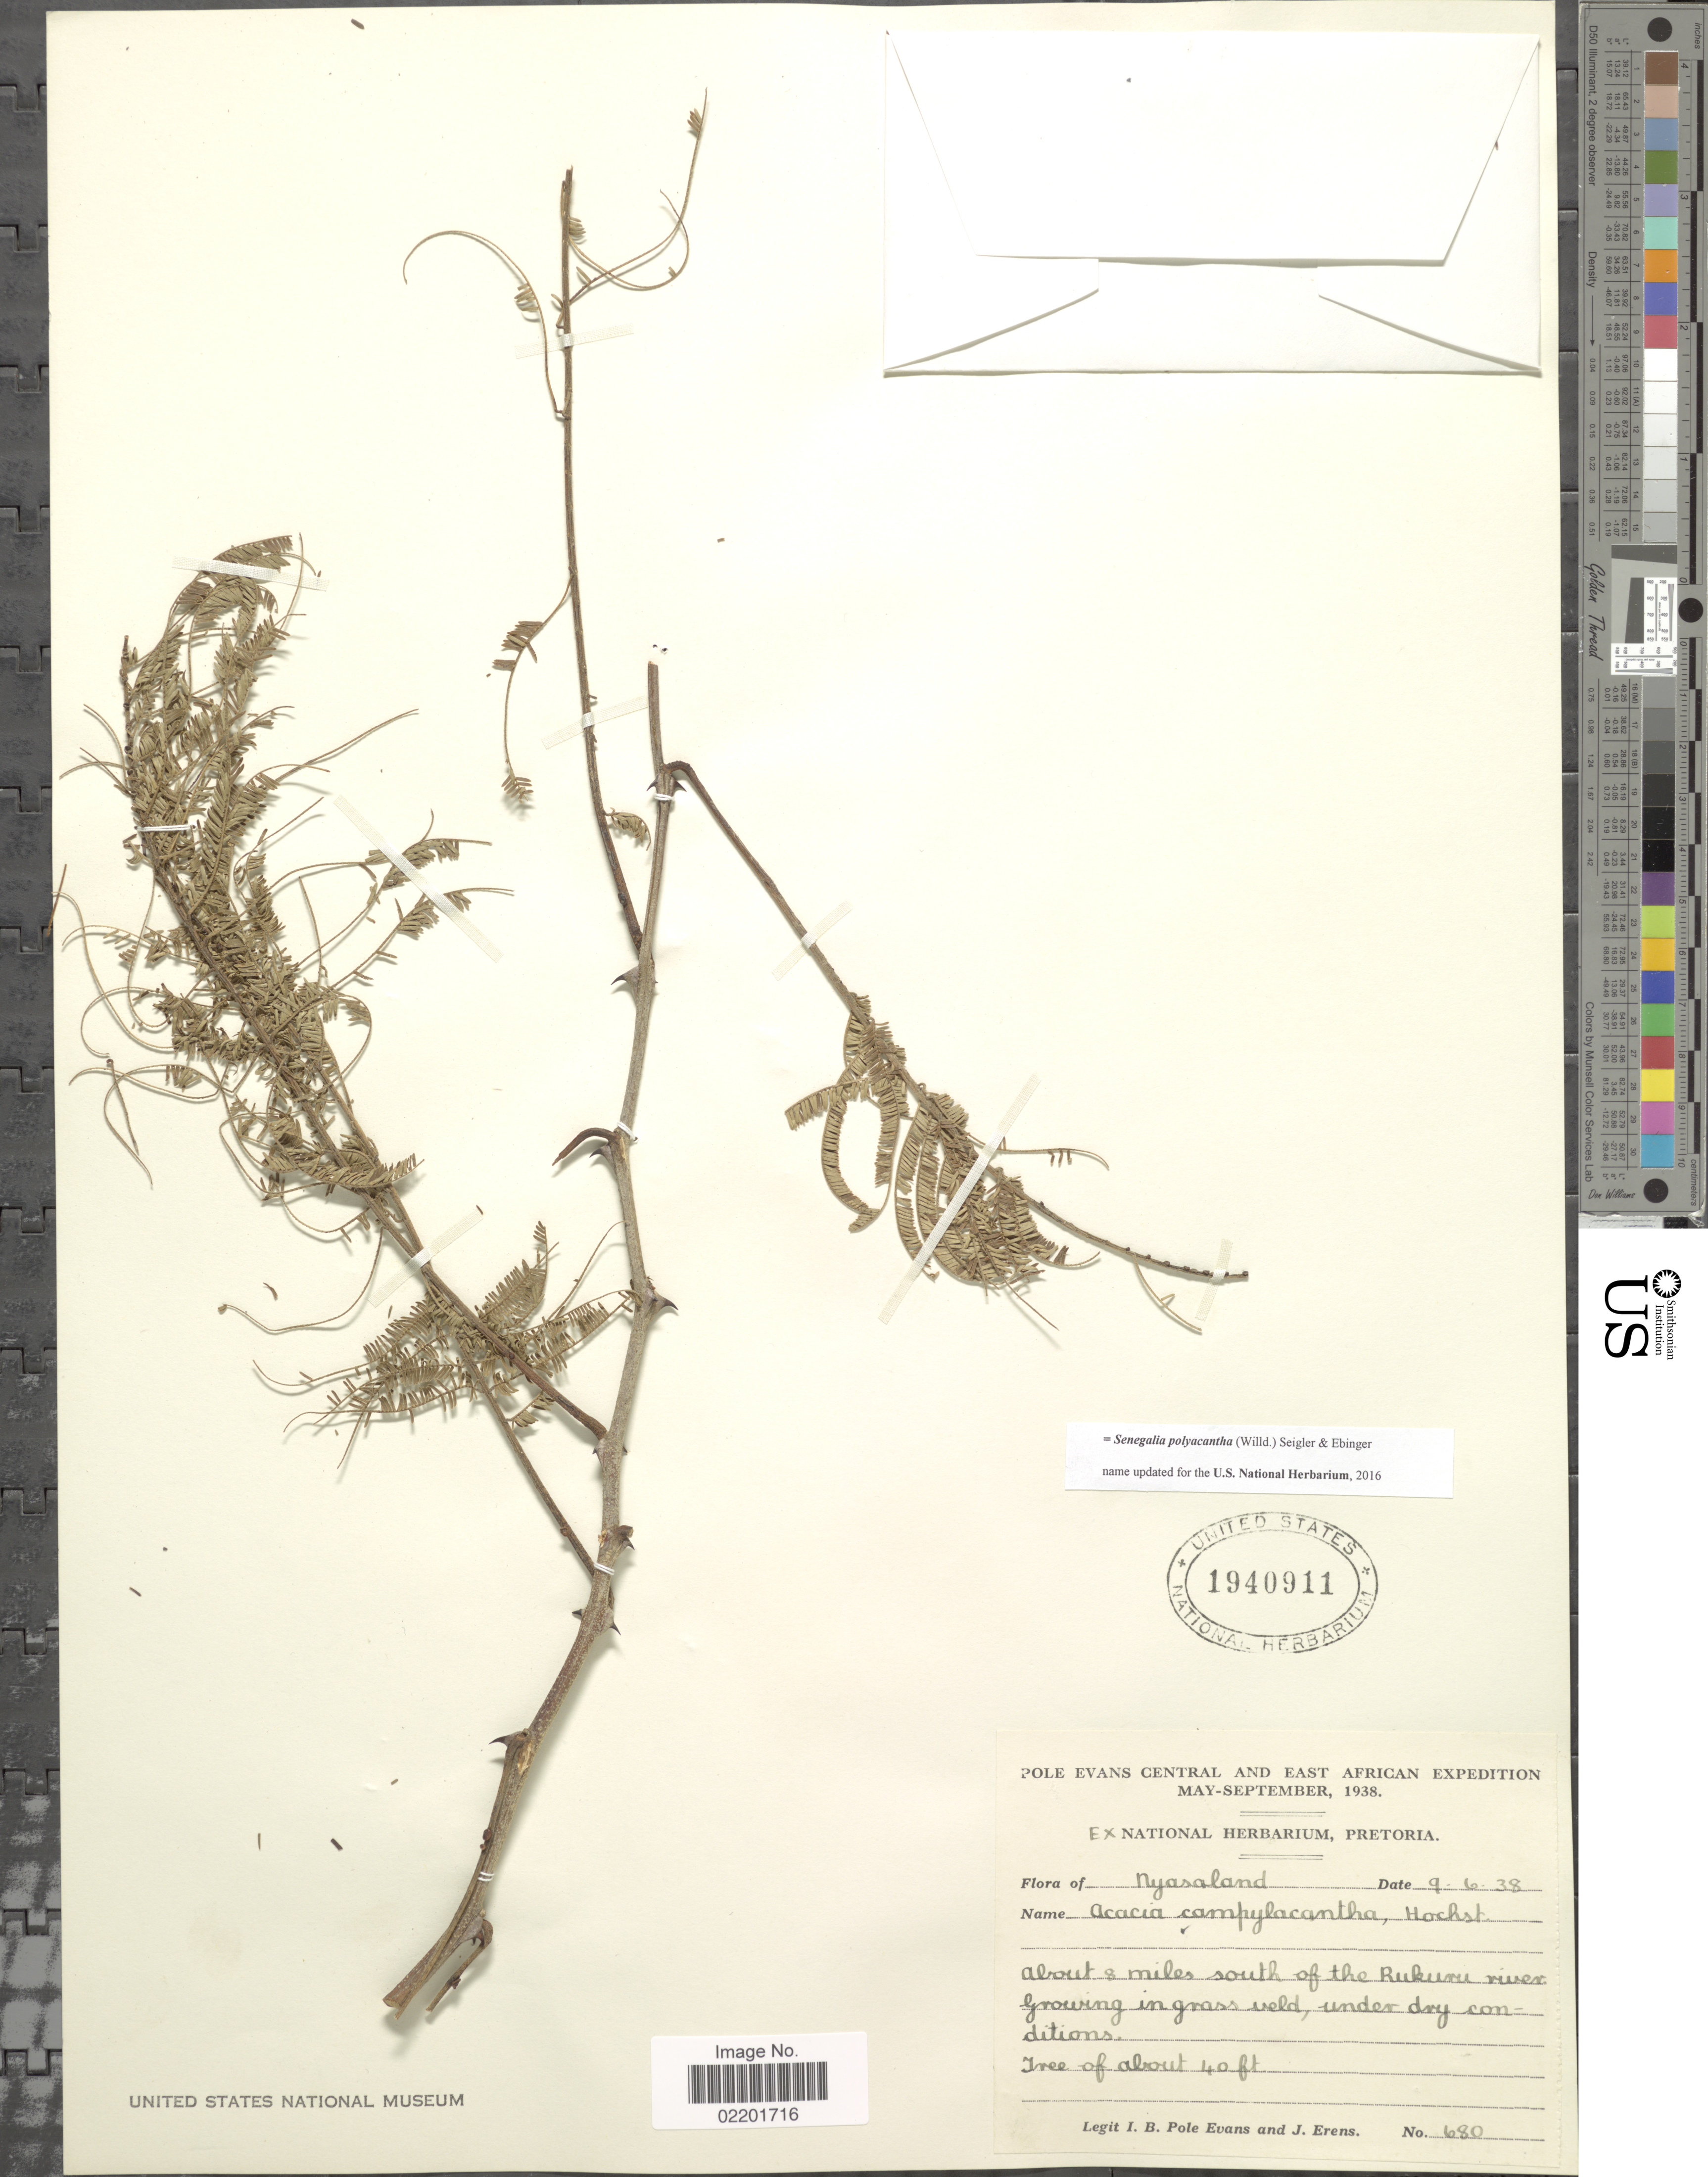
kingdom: Plantae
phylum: Tracheophyta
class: Magnoliopsida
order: Fabales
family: Fabaceae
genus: Senegalia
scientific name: Senegalia polyacantha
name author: (Willd.) Seigler & Ebinger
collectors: I. B. Pole-Evans & J. Erens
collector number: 680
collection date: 1938-06-09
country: Malawi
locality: Central and East Africa, Nyasaland, about 8 miles south of the Rukuru River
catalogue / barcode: US 1940911